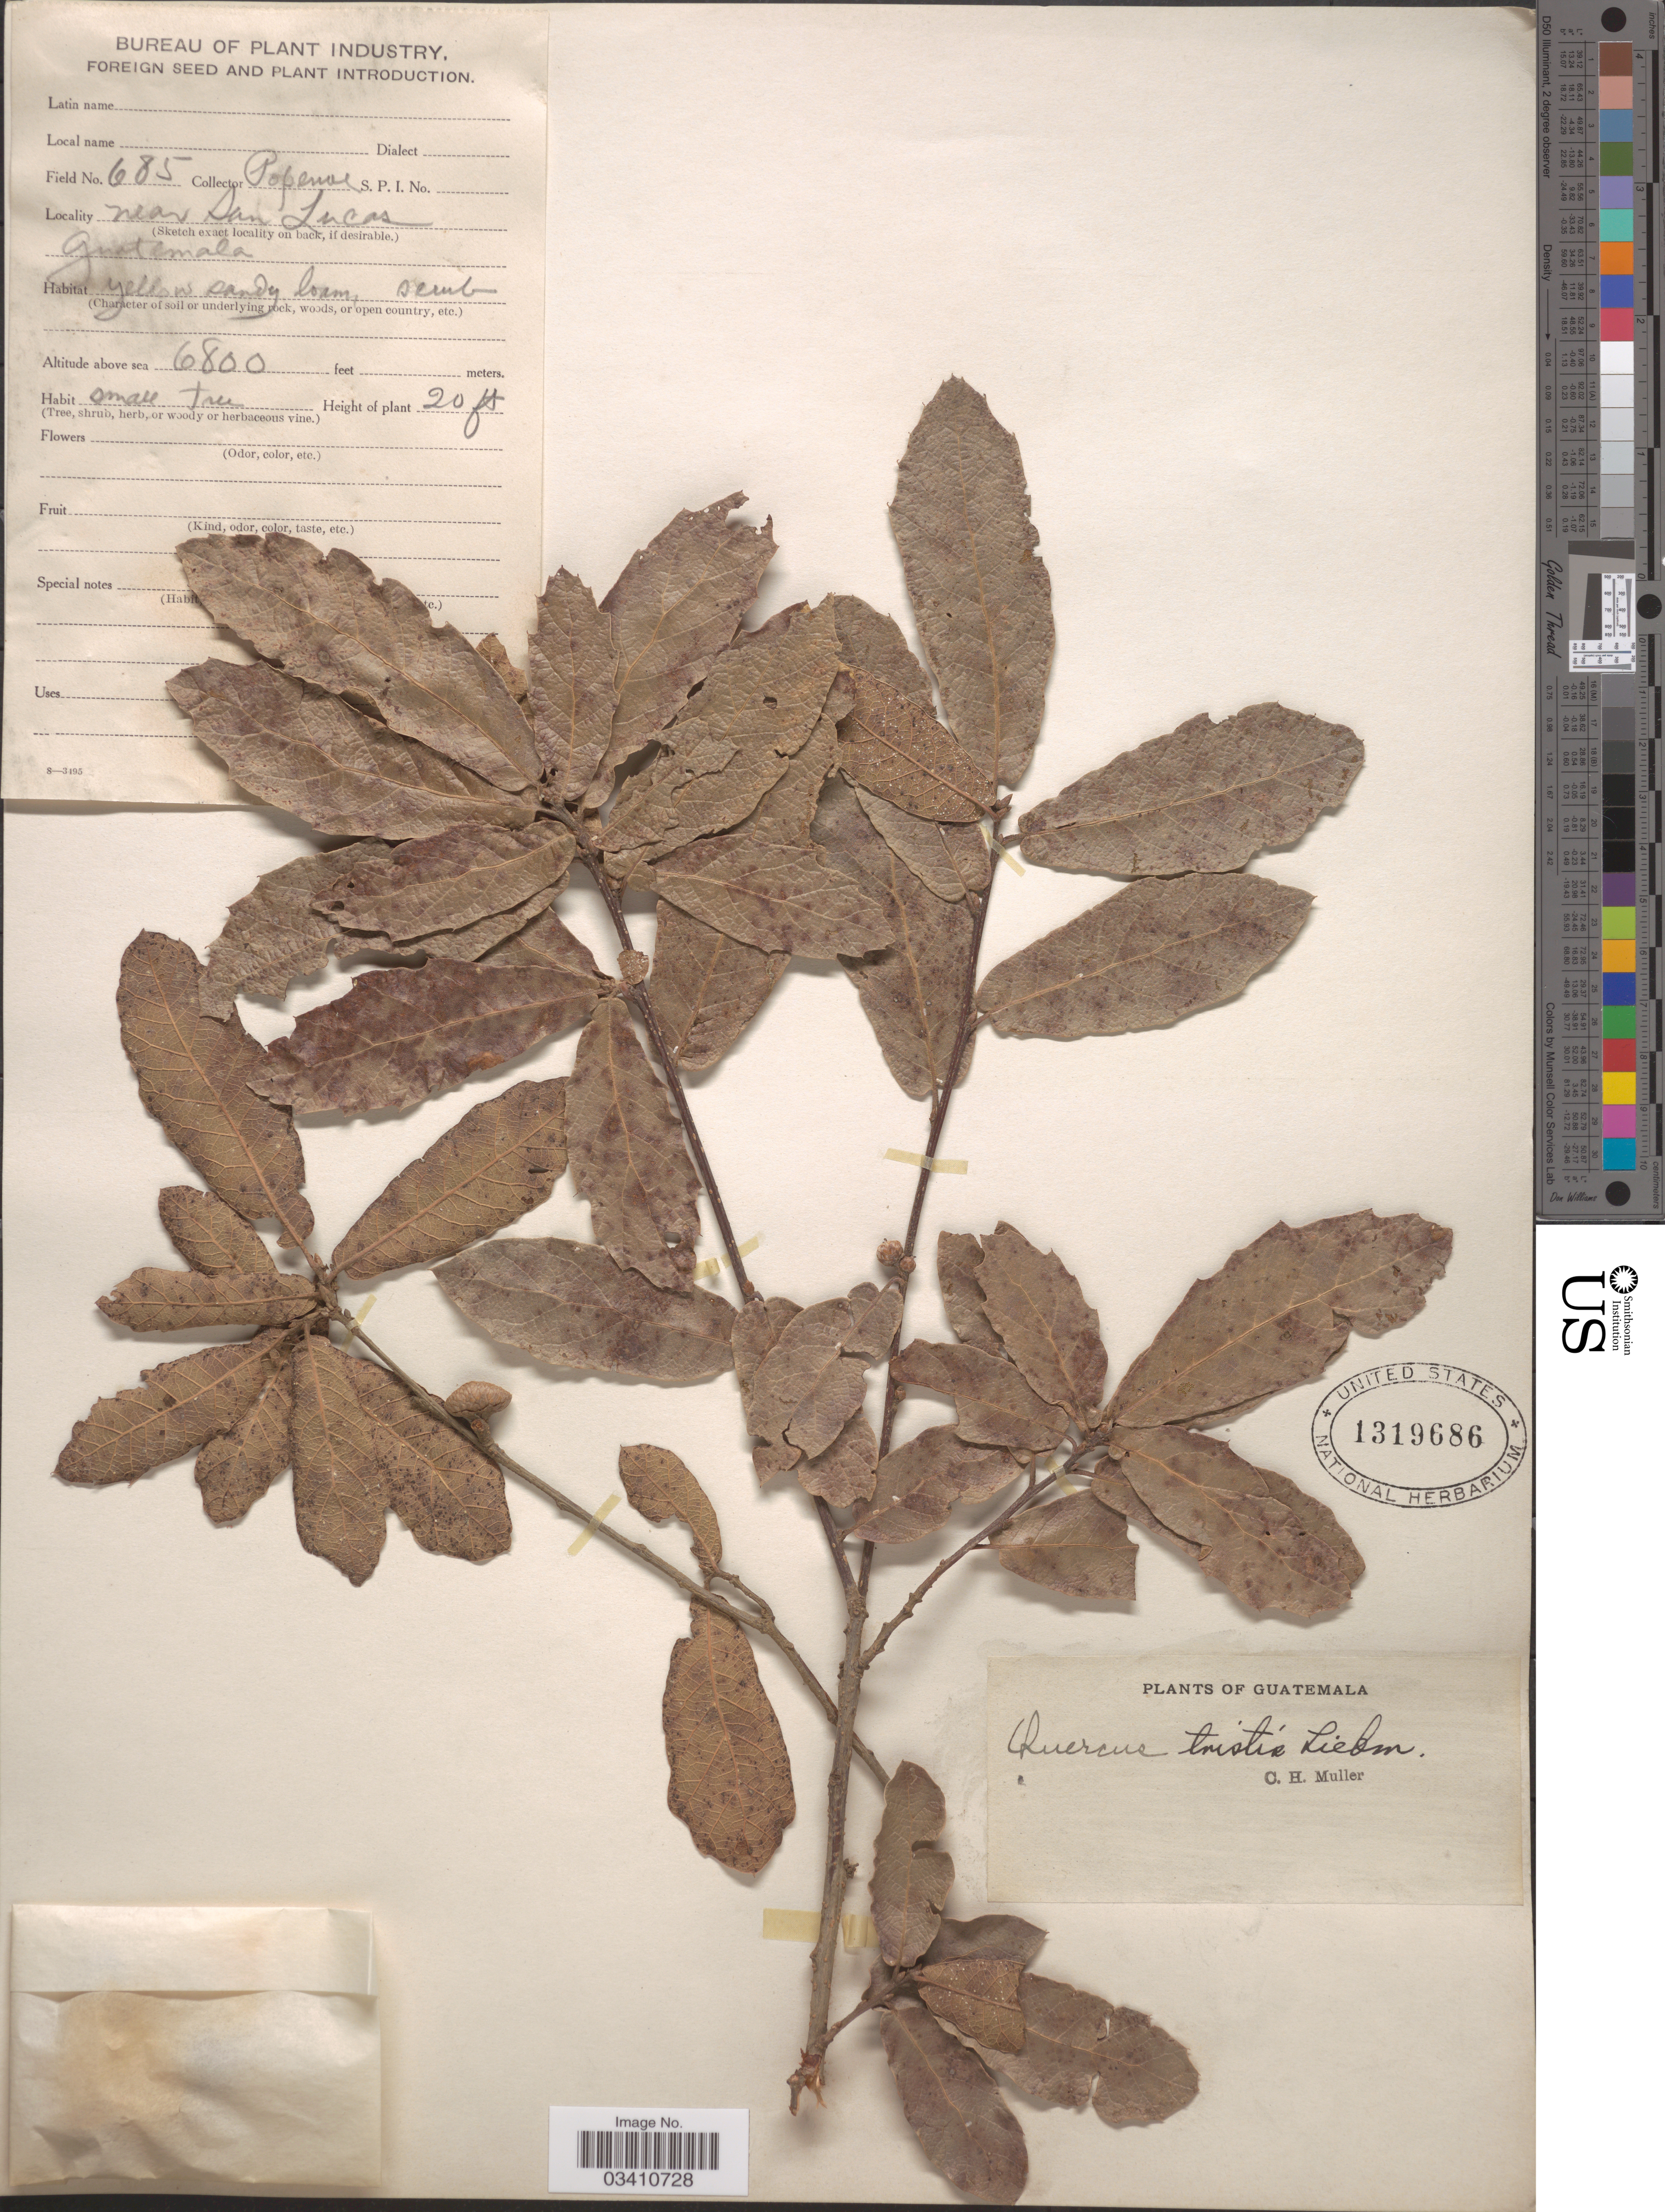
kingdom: Plantae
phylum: Tracheophyta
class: Magnoliopsida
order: Fagales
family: Fagaceae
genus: Quercus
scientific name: Quercus tristis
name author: Liebm.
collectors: -- Popenoe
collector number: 685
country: Guatemala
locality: Near San Lucas.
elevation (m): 2073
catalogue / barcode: US 1319686